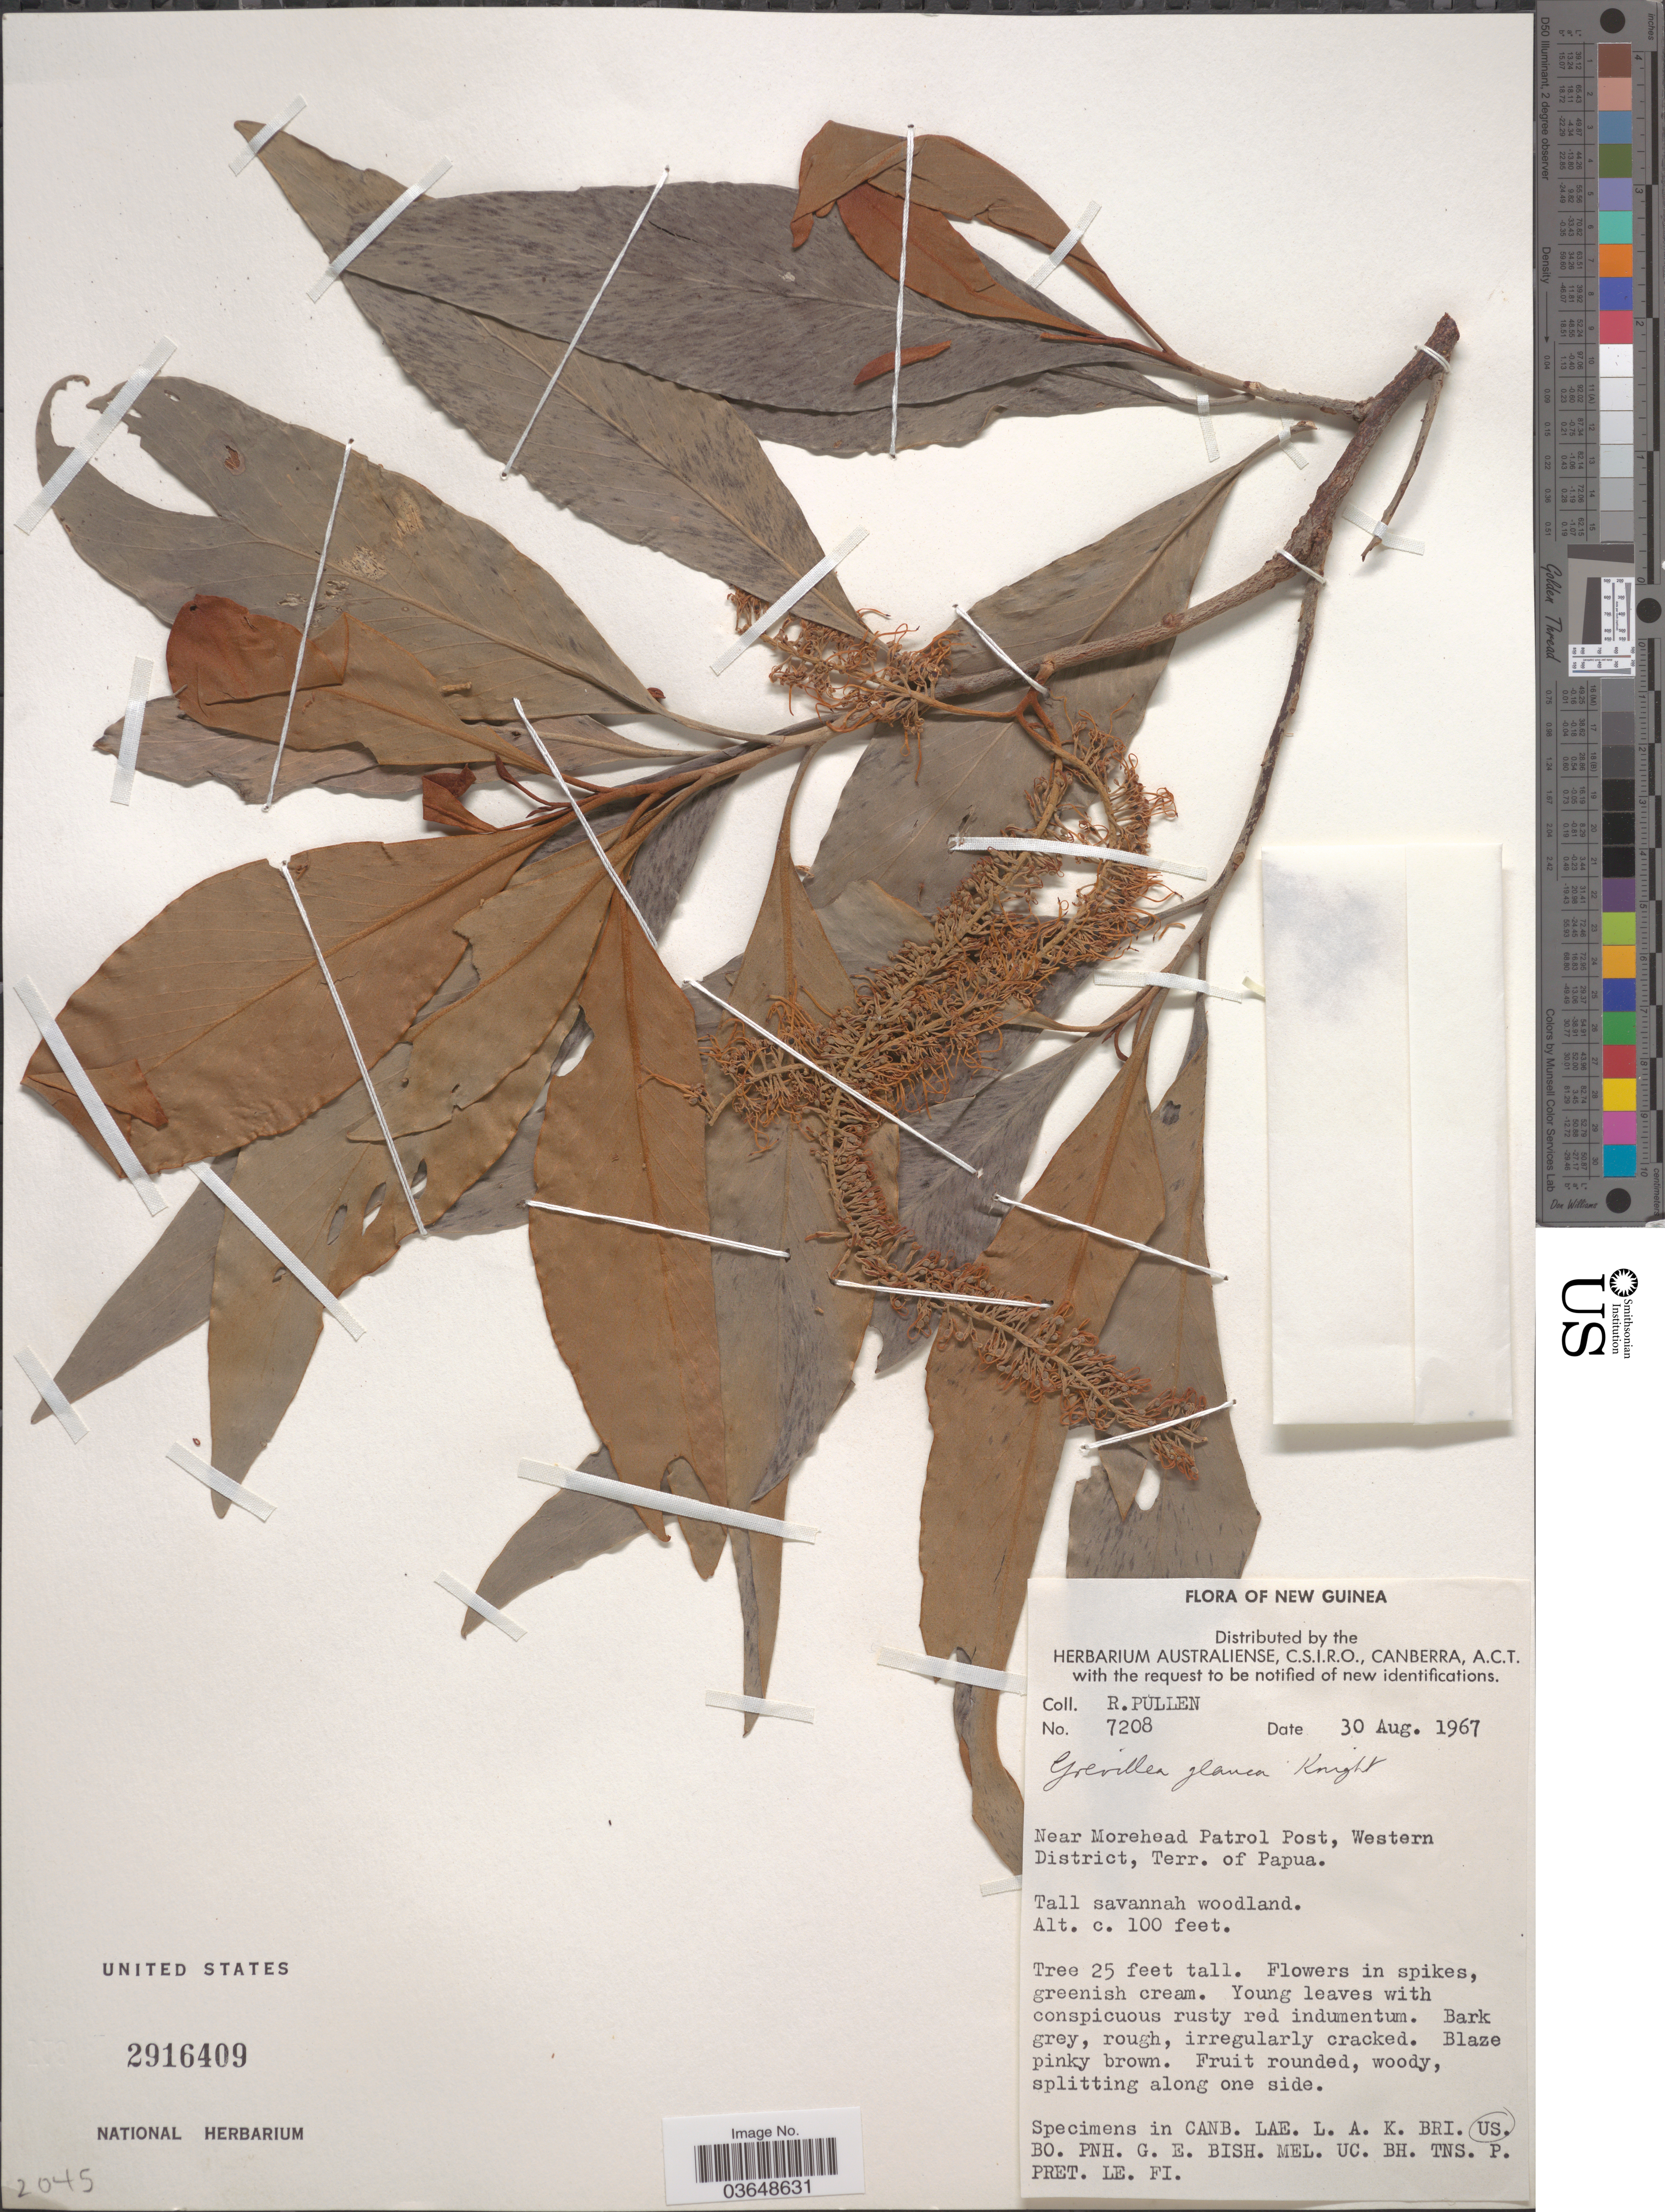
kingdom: Plantae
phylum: Tracheophyta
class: Magnoliopsida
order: Proteales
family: Proteaceae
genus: Grevillea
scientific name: Grevillea glauca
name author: Banks & Sol. ex Knight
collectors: R. Pullen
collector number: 7208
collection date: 1967-08-30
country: Papua New Guinea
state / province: Manus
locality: New Guinea. Near Morehead Patrol Post, Western District, Terr. of Papua.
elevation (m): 30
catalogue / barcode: US 2916409